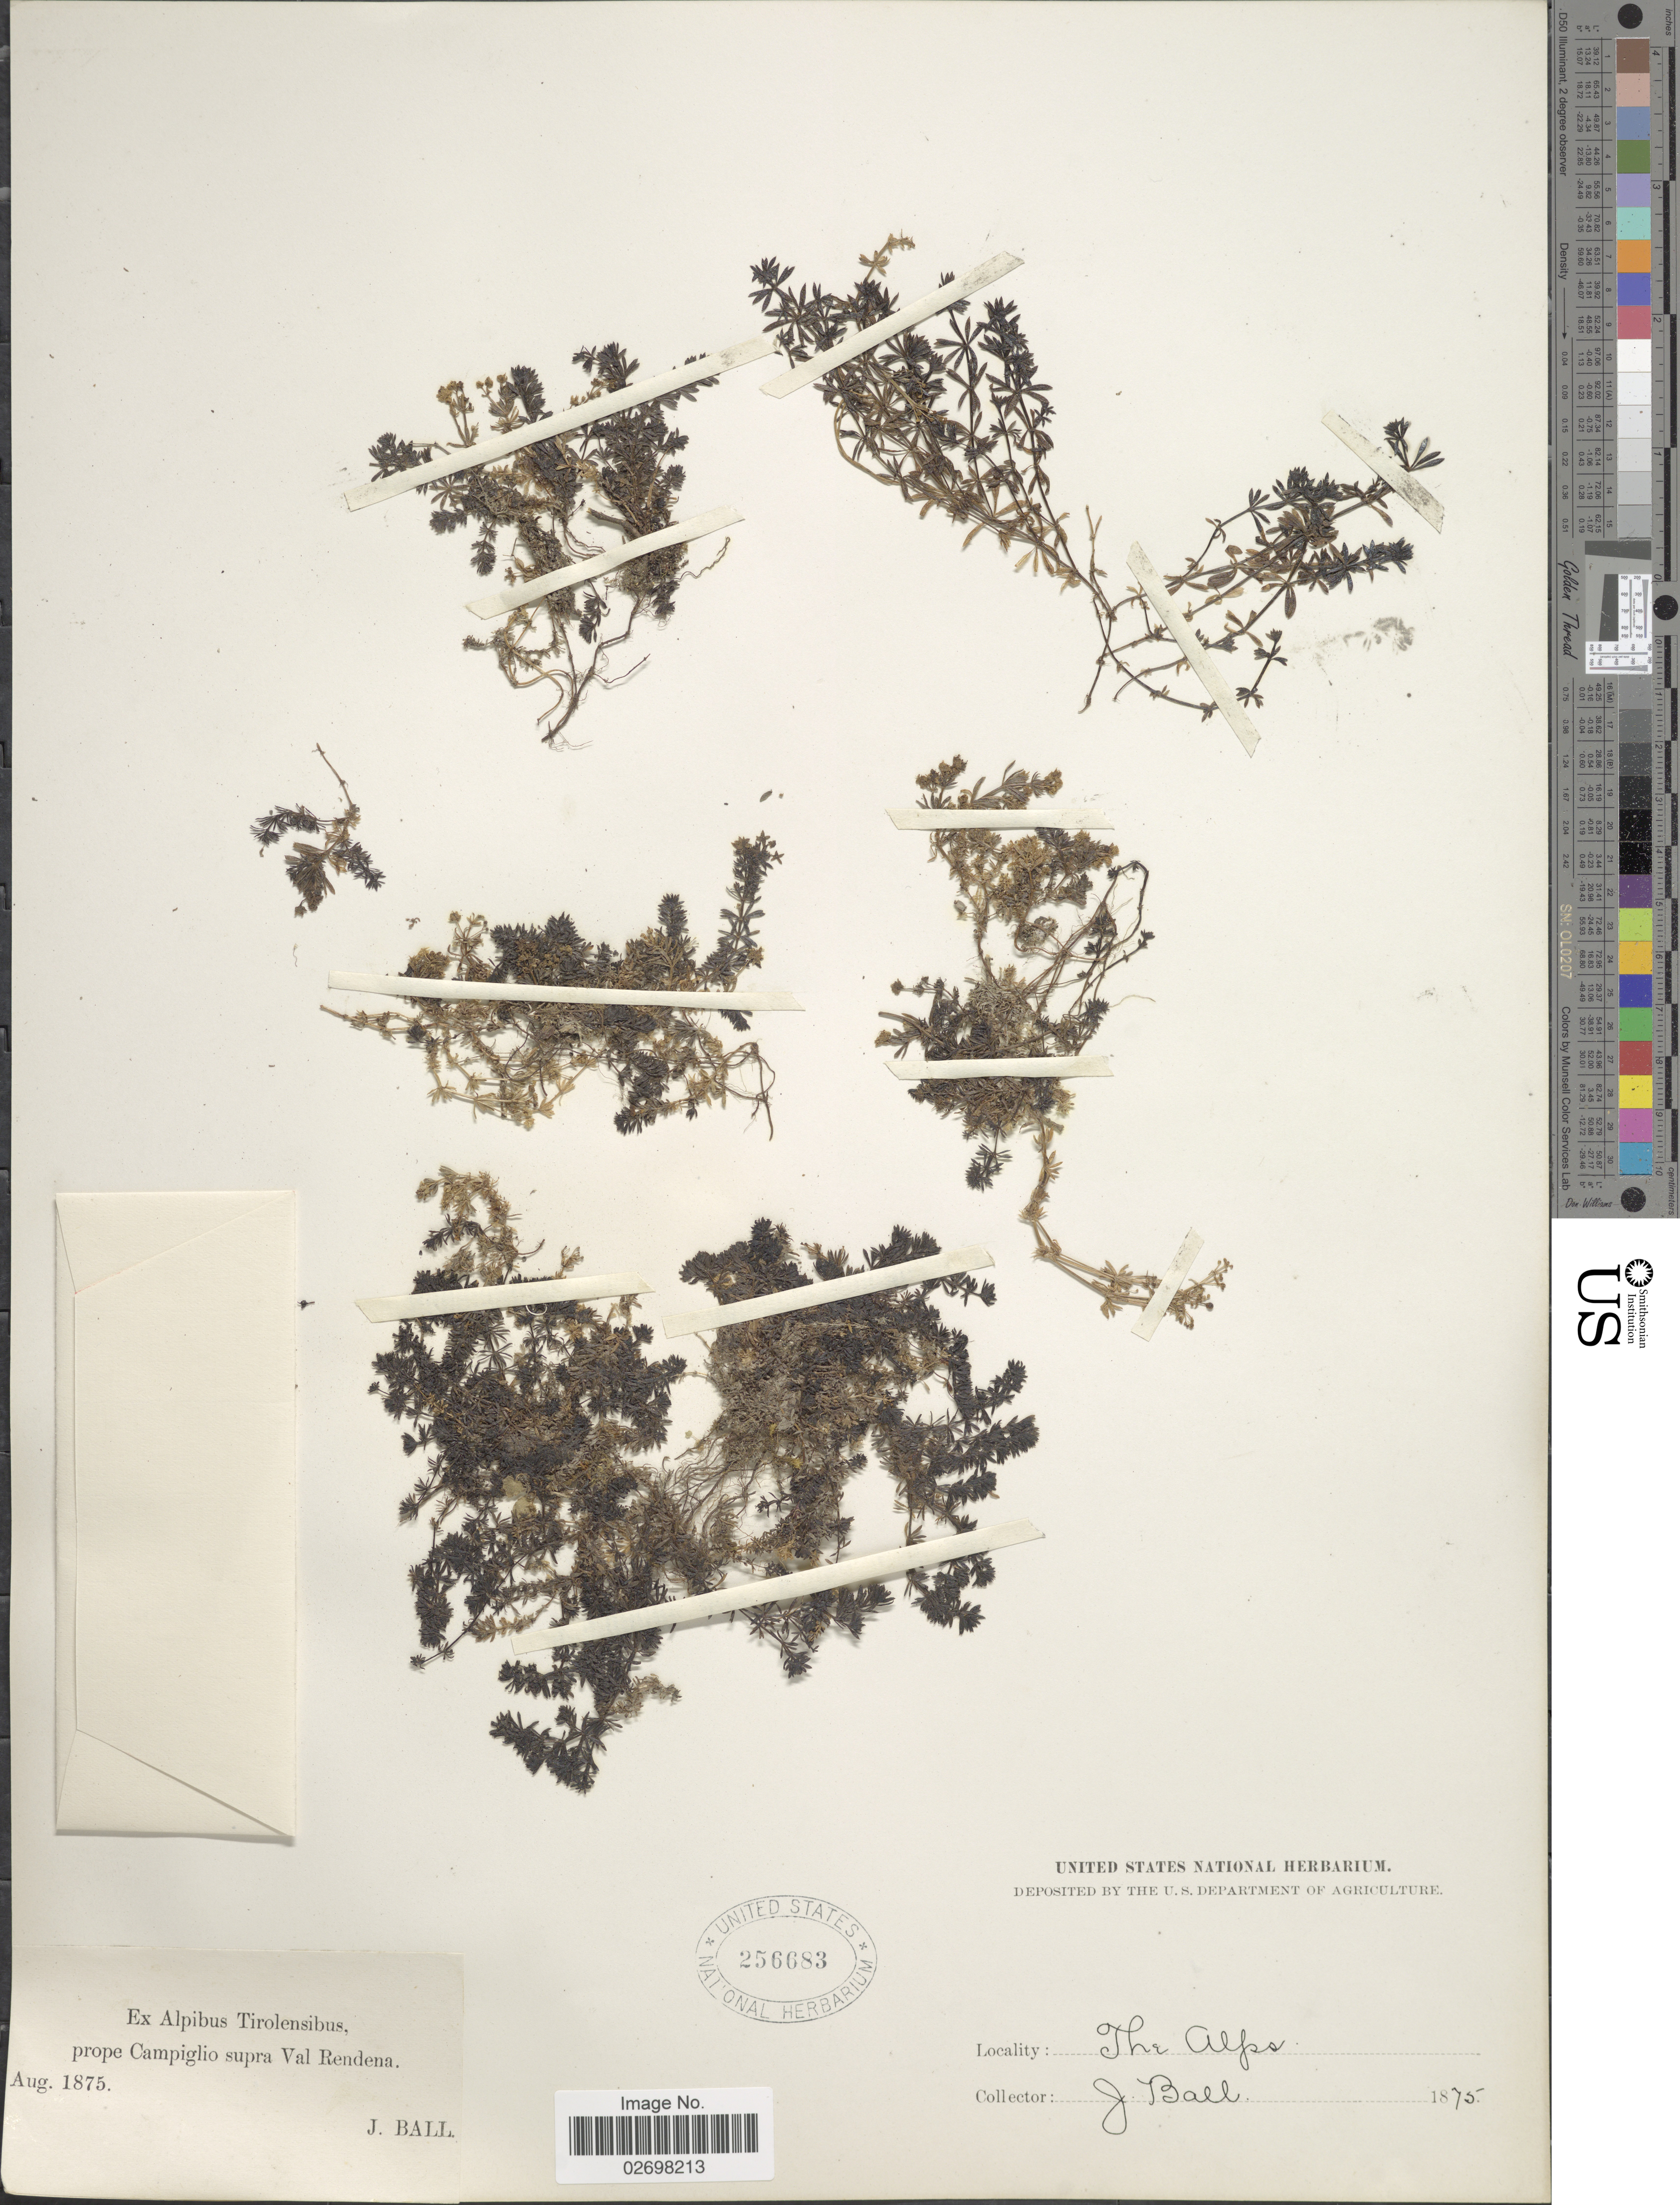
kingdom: Plantae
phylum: Tracheophyta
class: Magnoliopsida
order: Gentianales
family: Rubiaceae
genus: Galium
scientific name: Galium sp.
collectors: J. Ball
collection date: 1875-08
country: Austria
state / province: Tirol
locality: Alpibus Tirolensibus, prope Campiglio supra Val Rendena, The Alps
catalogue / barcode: US 256683